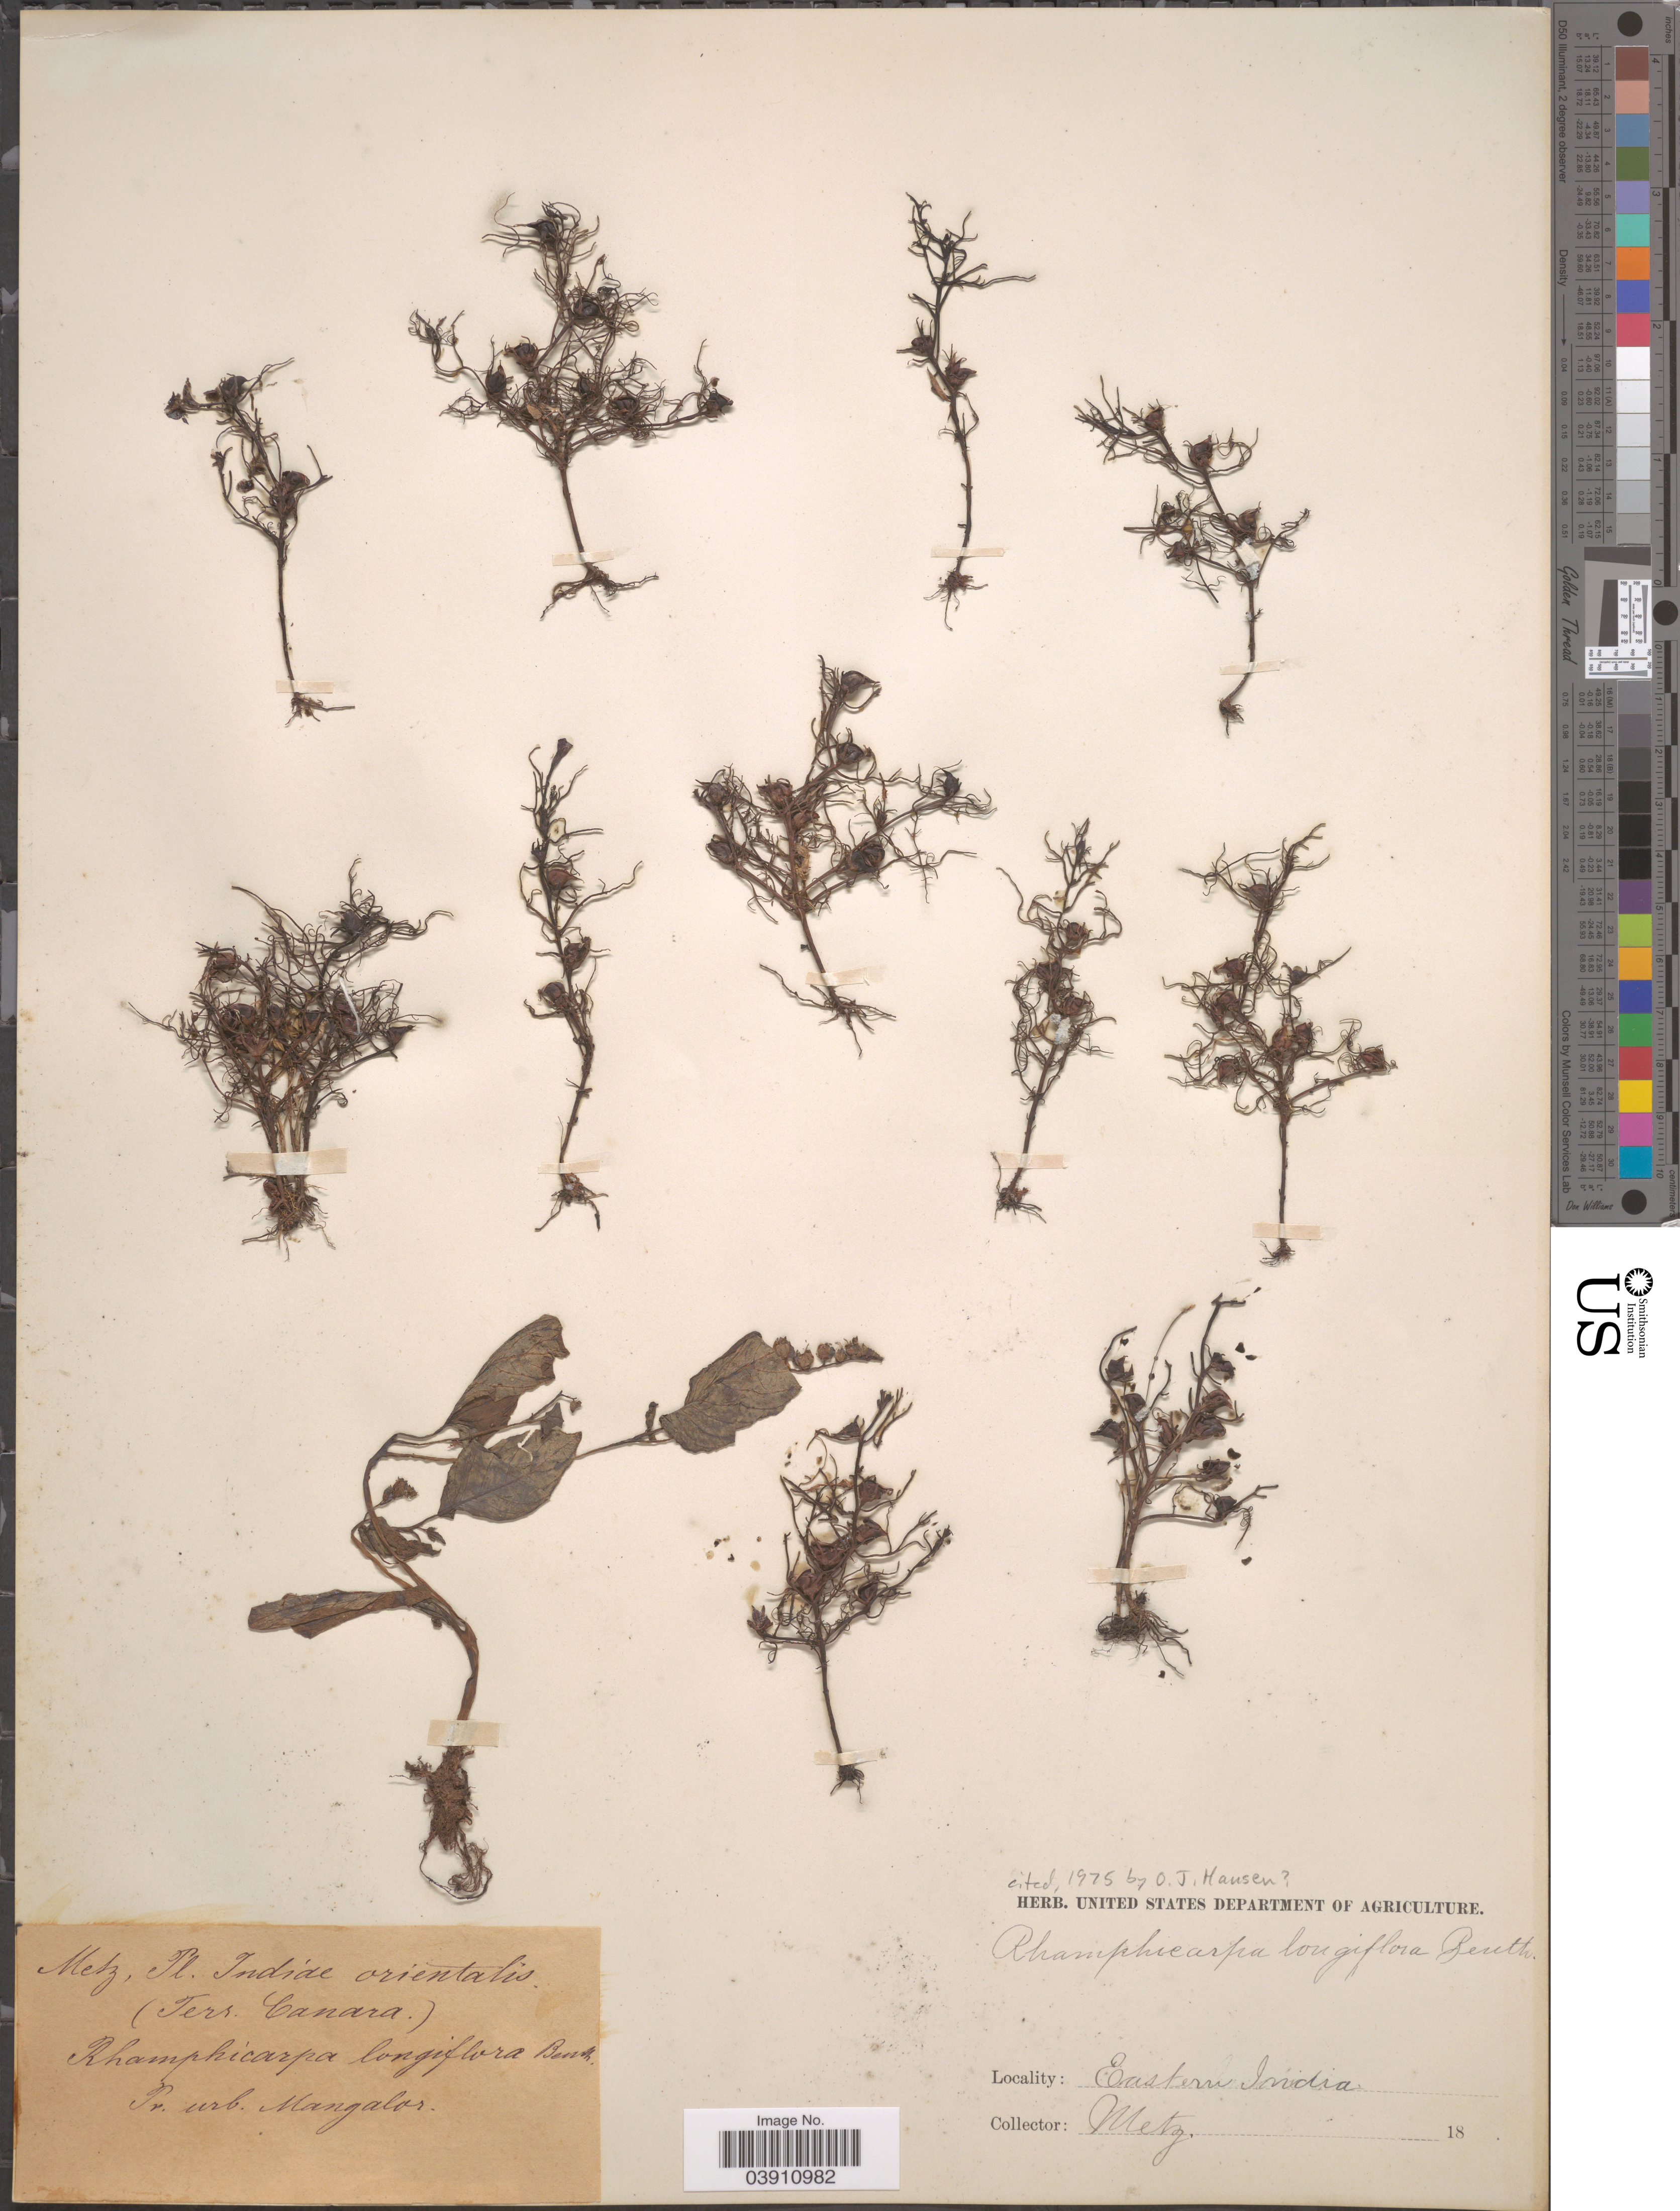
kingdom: Plantae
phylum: Tracheophyta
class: Magnoliopsida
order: Lamiales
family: Orobanchaceae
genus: Rhamphicarpa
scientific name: Rhamphicarpa longiflora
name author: Benth.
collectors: -. Metz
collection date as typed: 18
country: India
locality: Indiae orientalis. (Terr. Canara). Pr. urb. Mangalor. Eastern India.